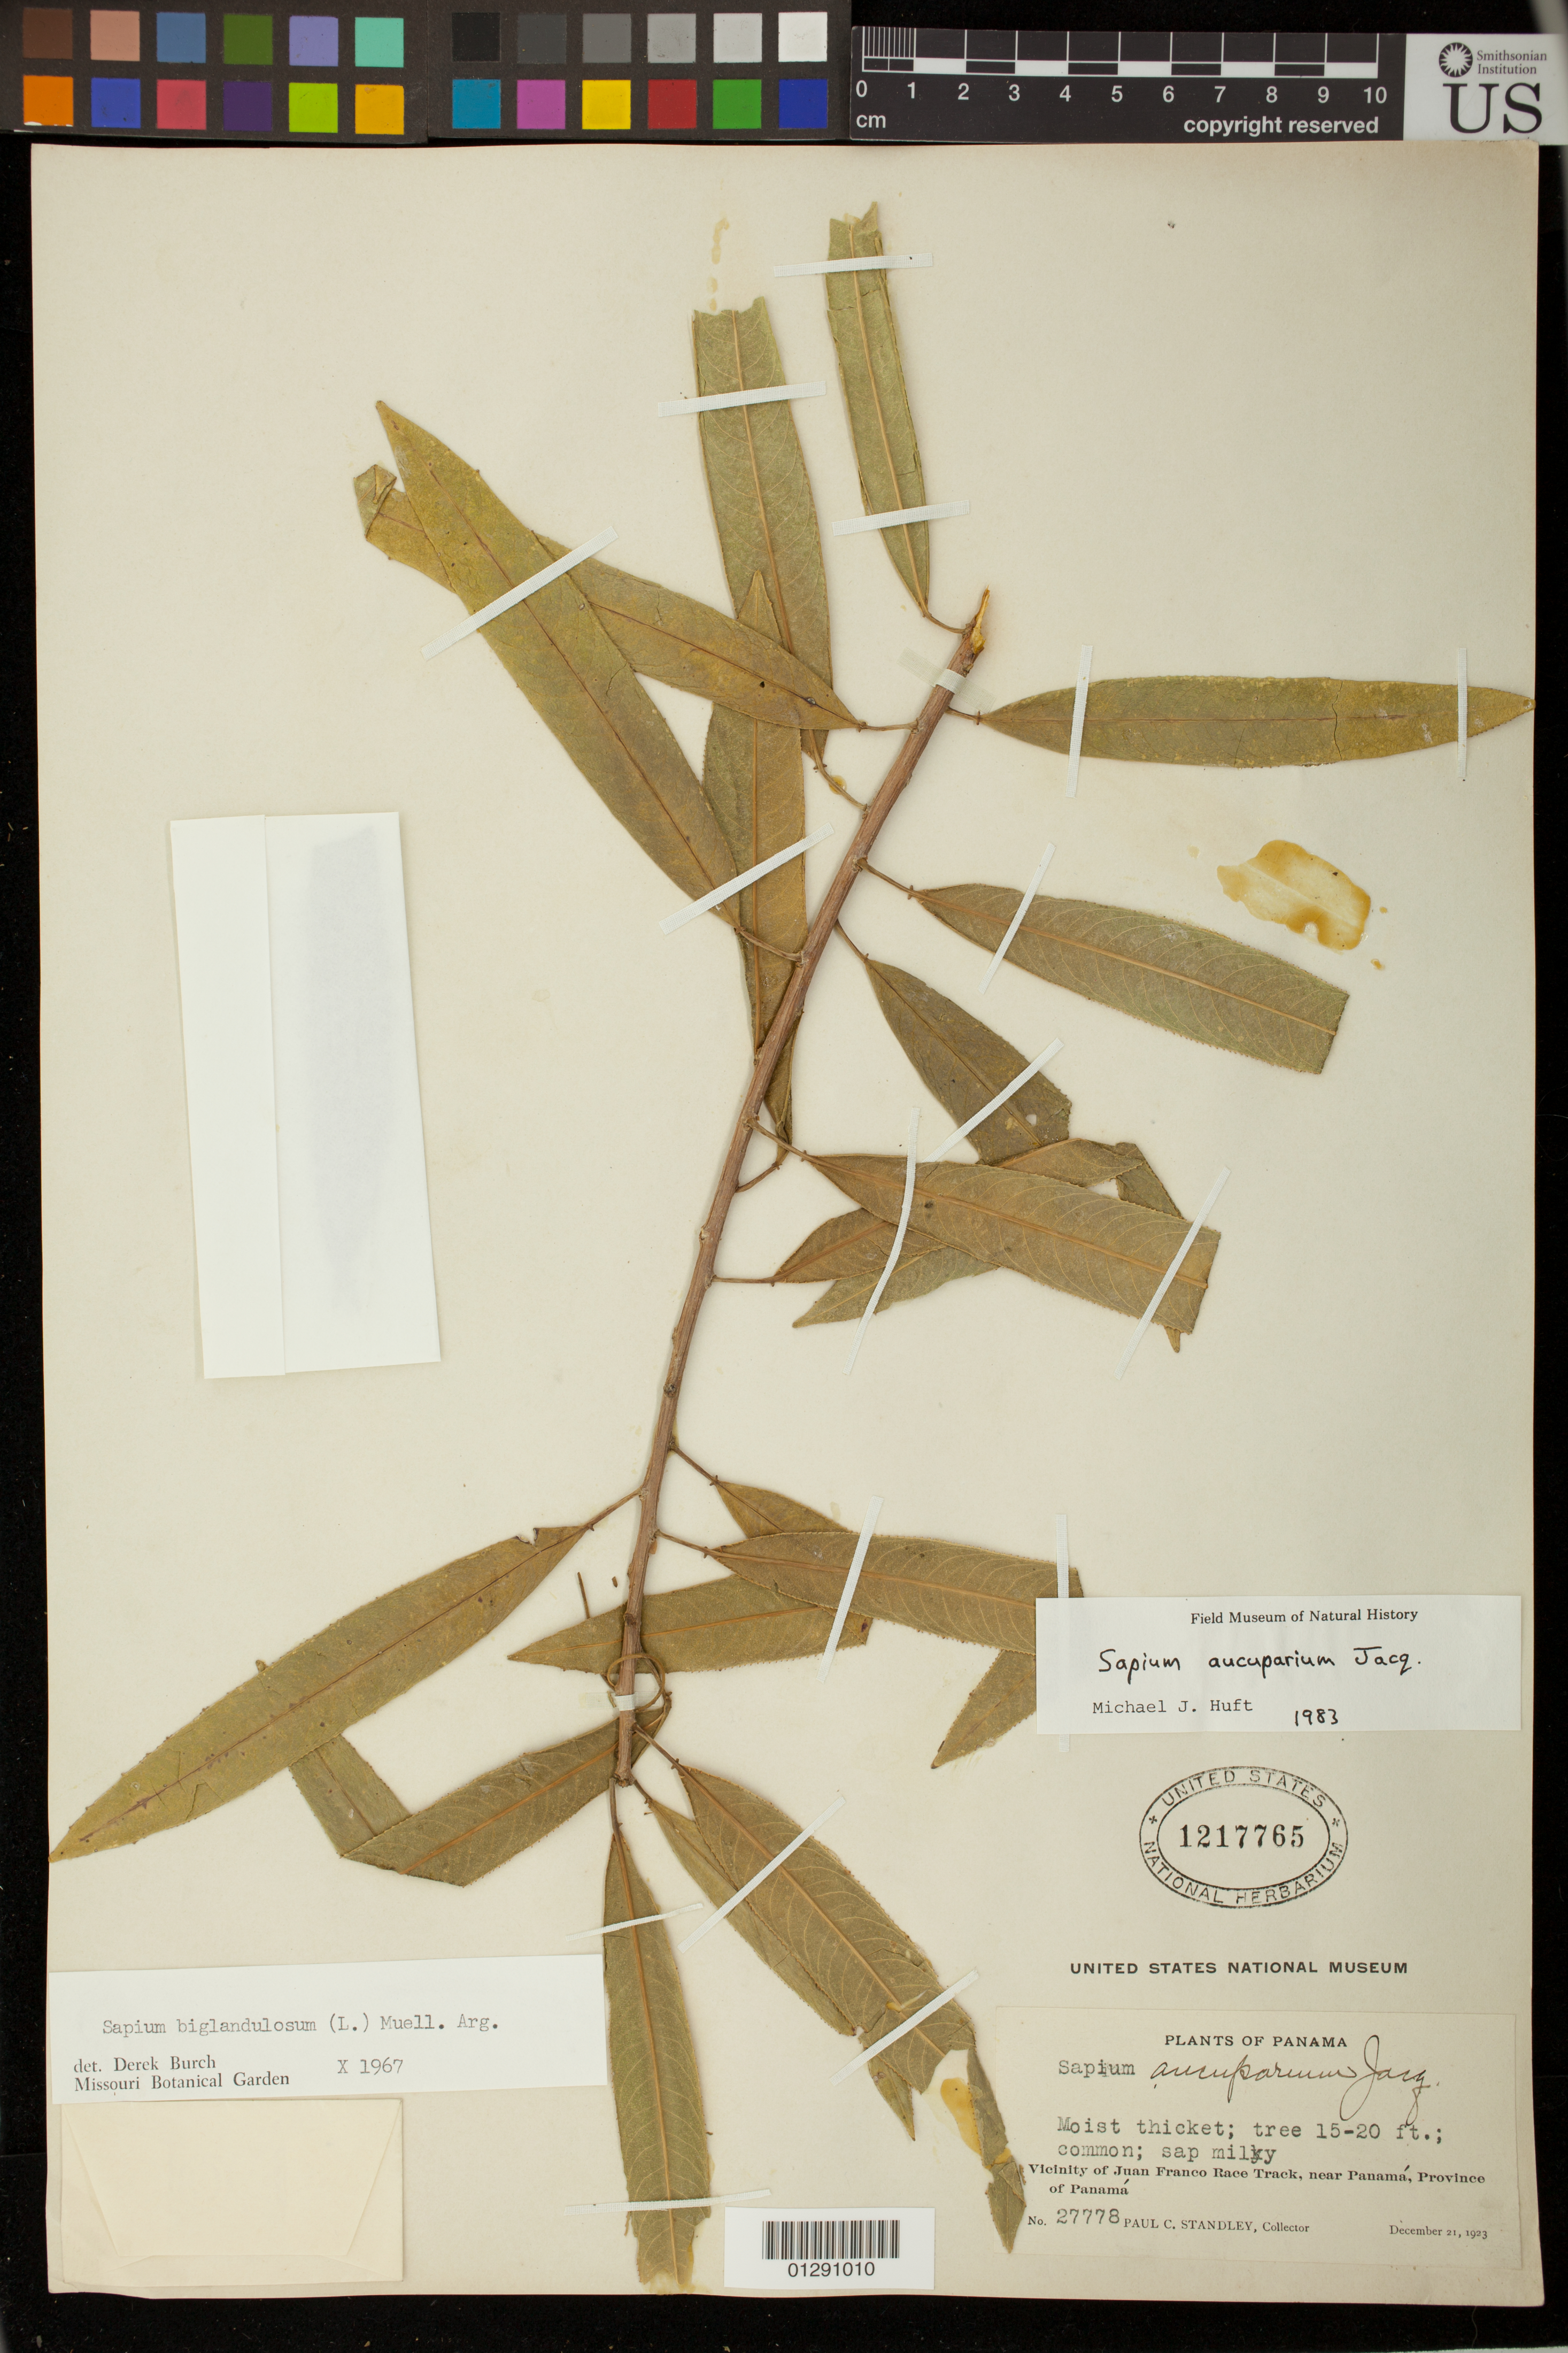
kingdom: Plantae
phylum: Tracheophyta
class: Magnoliopsida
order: Malpighiales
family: Euphorbiaceae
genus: Sapium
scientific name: Sapium aucuparium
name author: Jacq.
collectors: Standley, Paul Carpenter, Steyermark, Julian Alfred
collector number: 27778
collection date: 1923-12-21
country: Panama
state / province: Panamá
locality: vicinity of Juan Franco race track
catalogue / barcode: US 1217765